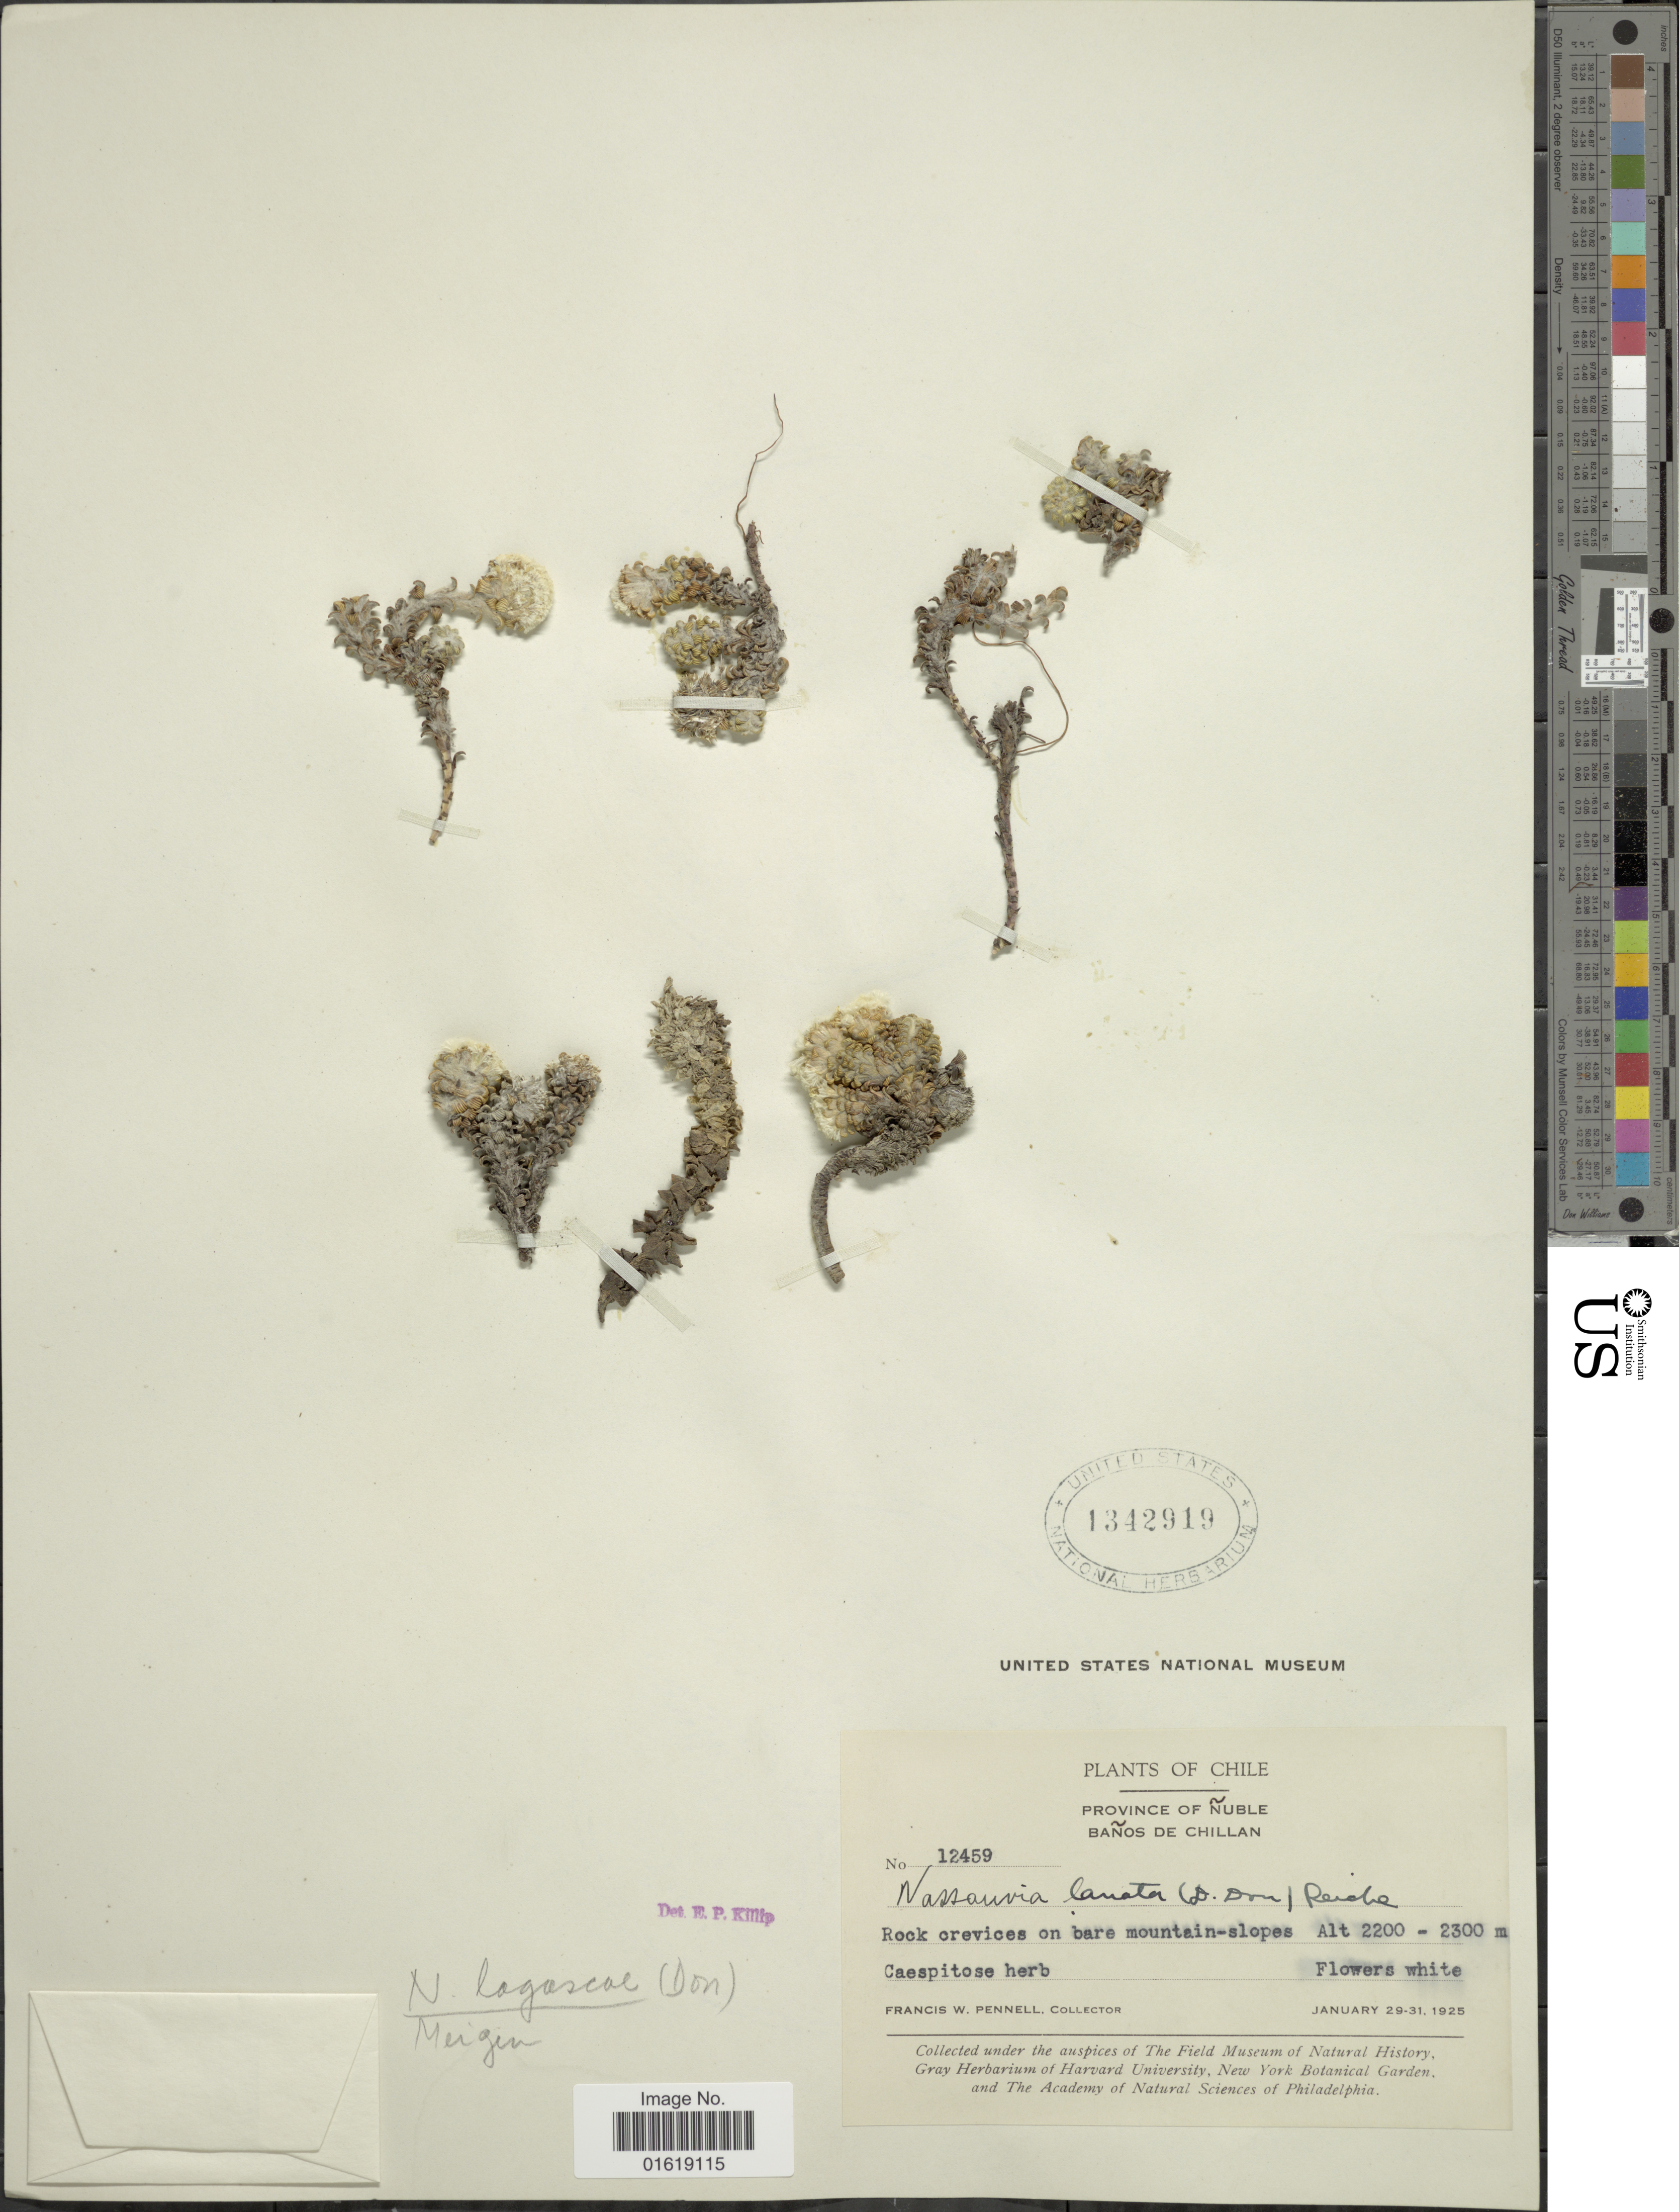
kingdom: Plantae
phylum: Tracheophyta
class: Magnoliopsida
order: Asterales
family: Asteraceae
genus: Nassauvia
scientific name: Nassauvia lagascae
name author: (D. Don) F. Meigen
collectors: F. W. Pennell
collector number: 12459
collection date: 1925-01-29/1925-01-31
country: Chile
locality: Province of Nuble. Baños de Chillan.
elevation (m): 2200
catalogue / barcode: US 1342919